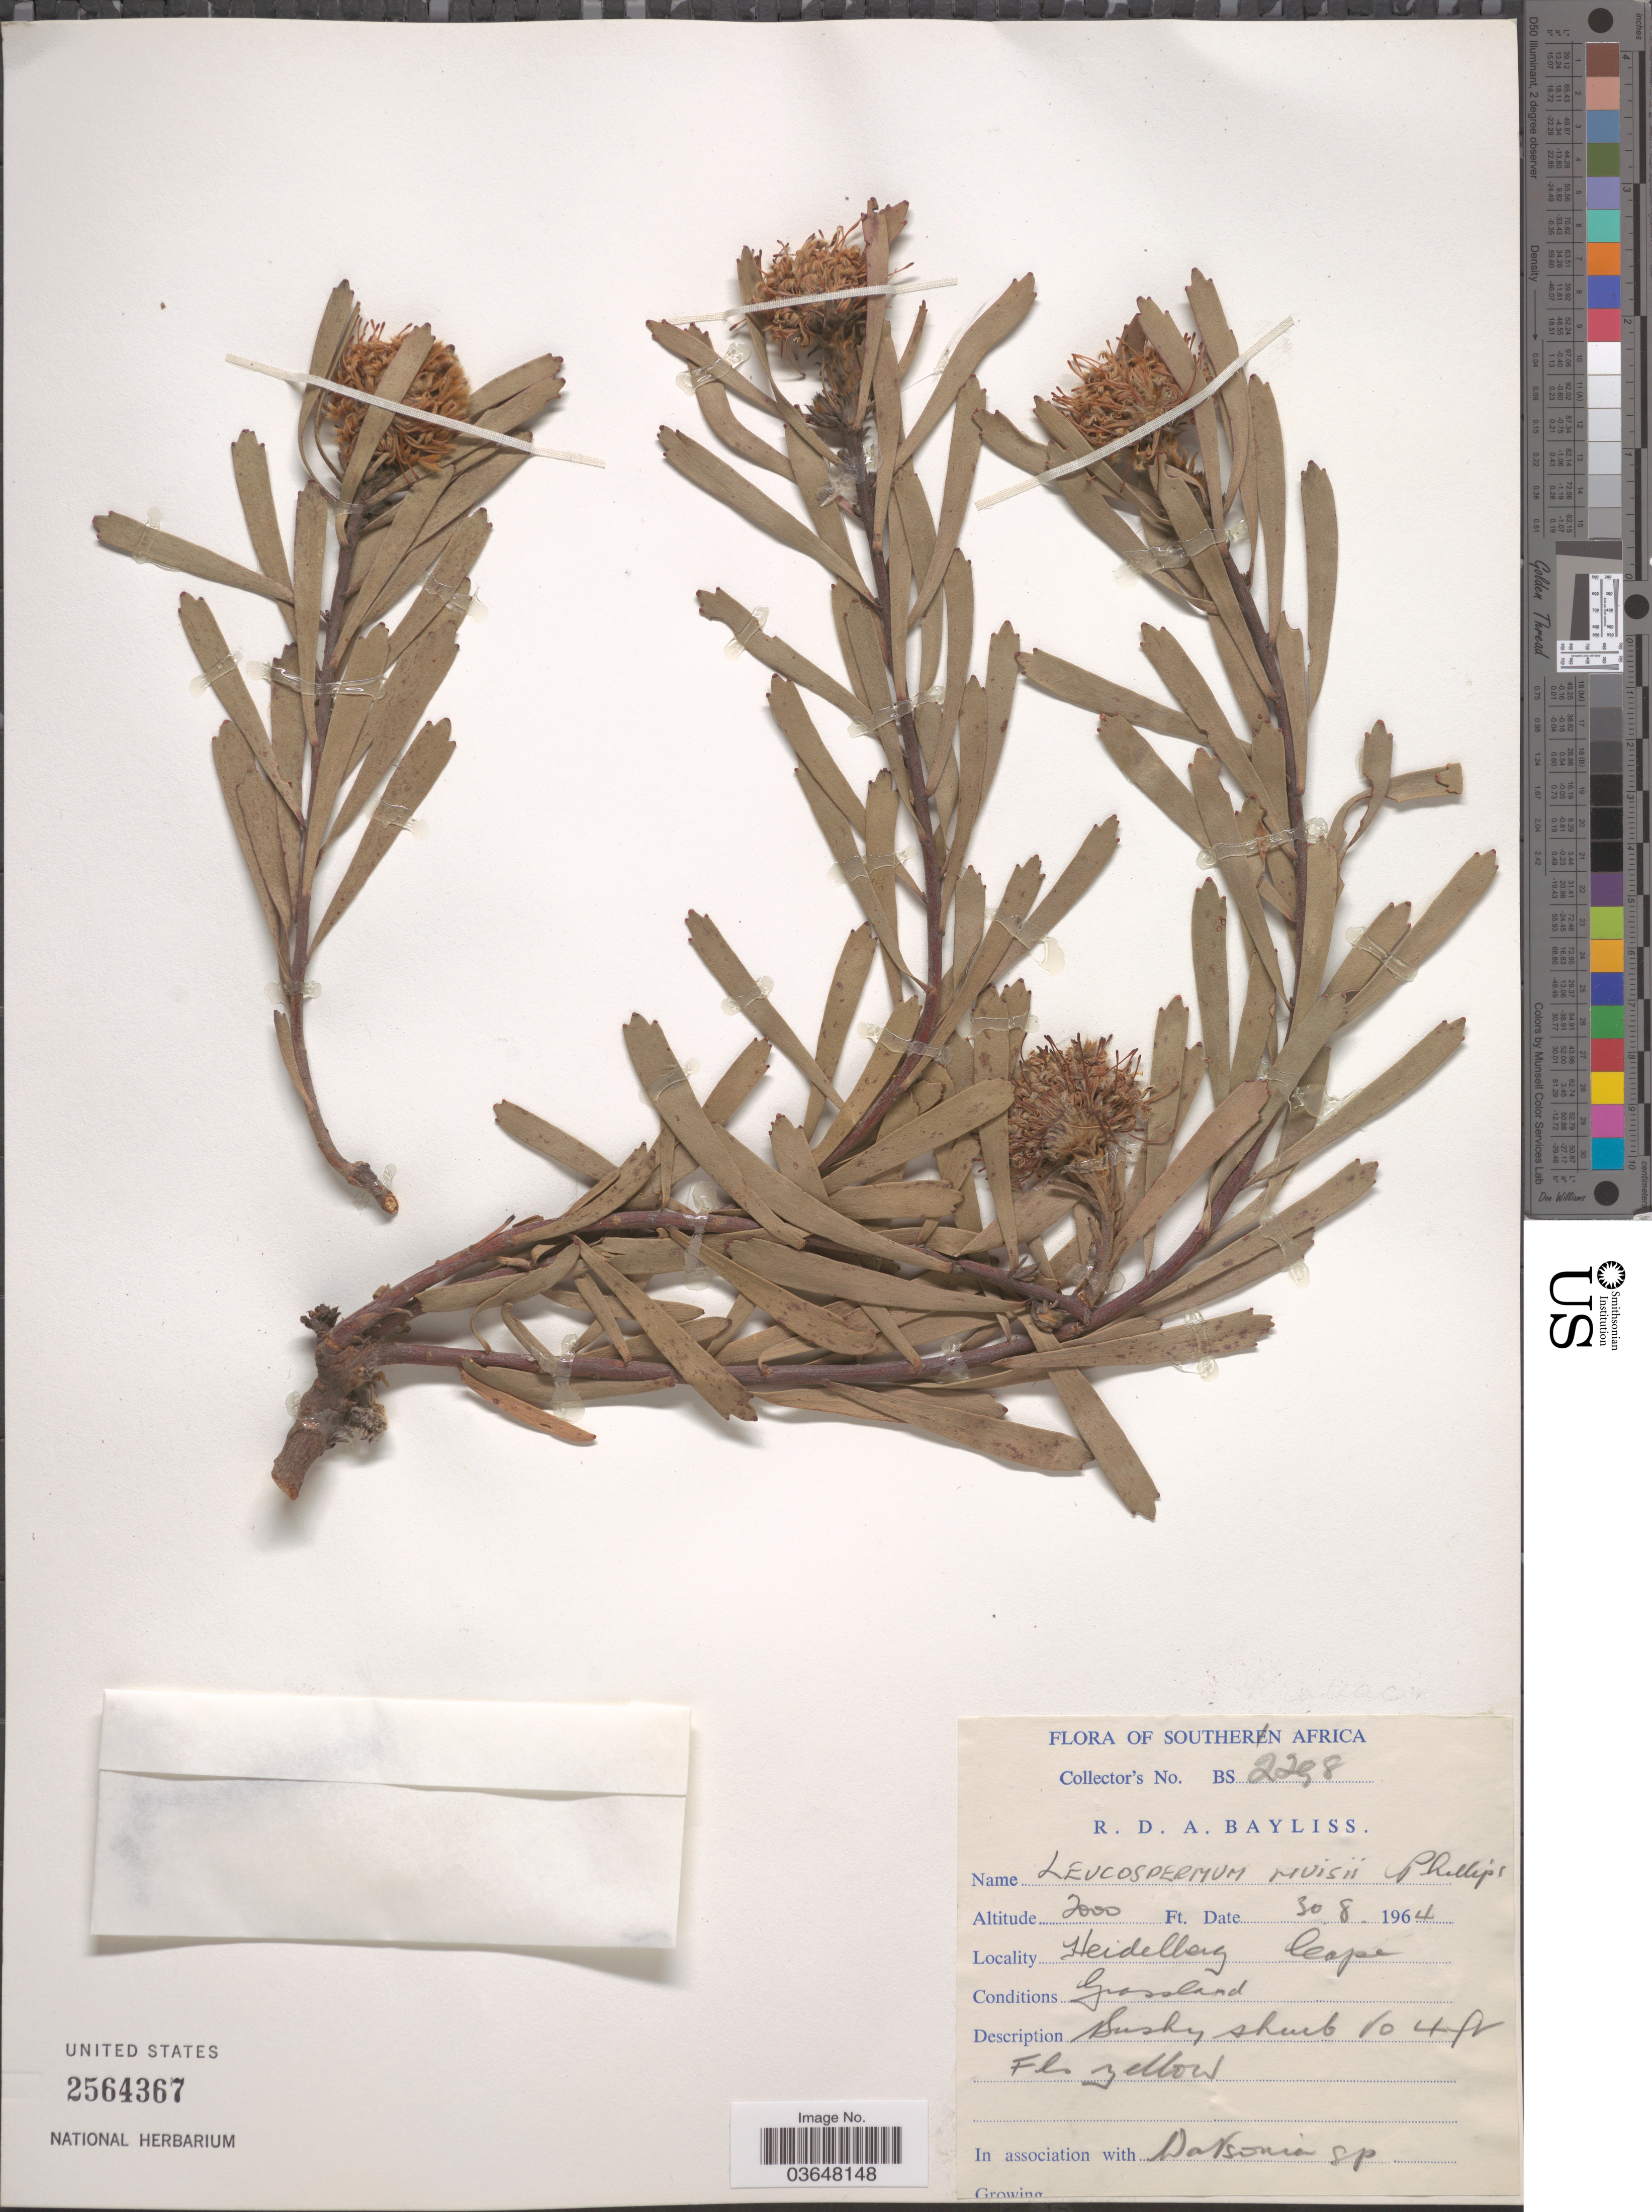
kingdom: Plantae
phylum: Tracheophyta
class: Magnoliopsida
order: Proteales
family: Proteaceae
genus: Leucospermum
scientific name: Leucospermum muirii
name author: E. Phillips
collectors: R. Bayliss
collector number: BS2298*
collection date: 1964-08-30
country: South Africa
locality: Southern Africa. Heidelberg Cape.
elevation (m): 610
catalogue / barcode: US 2564367